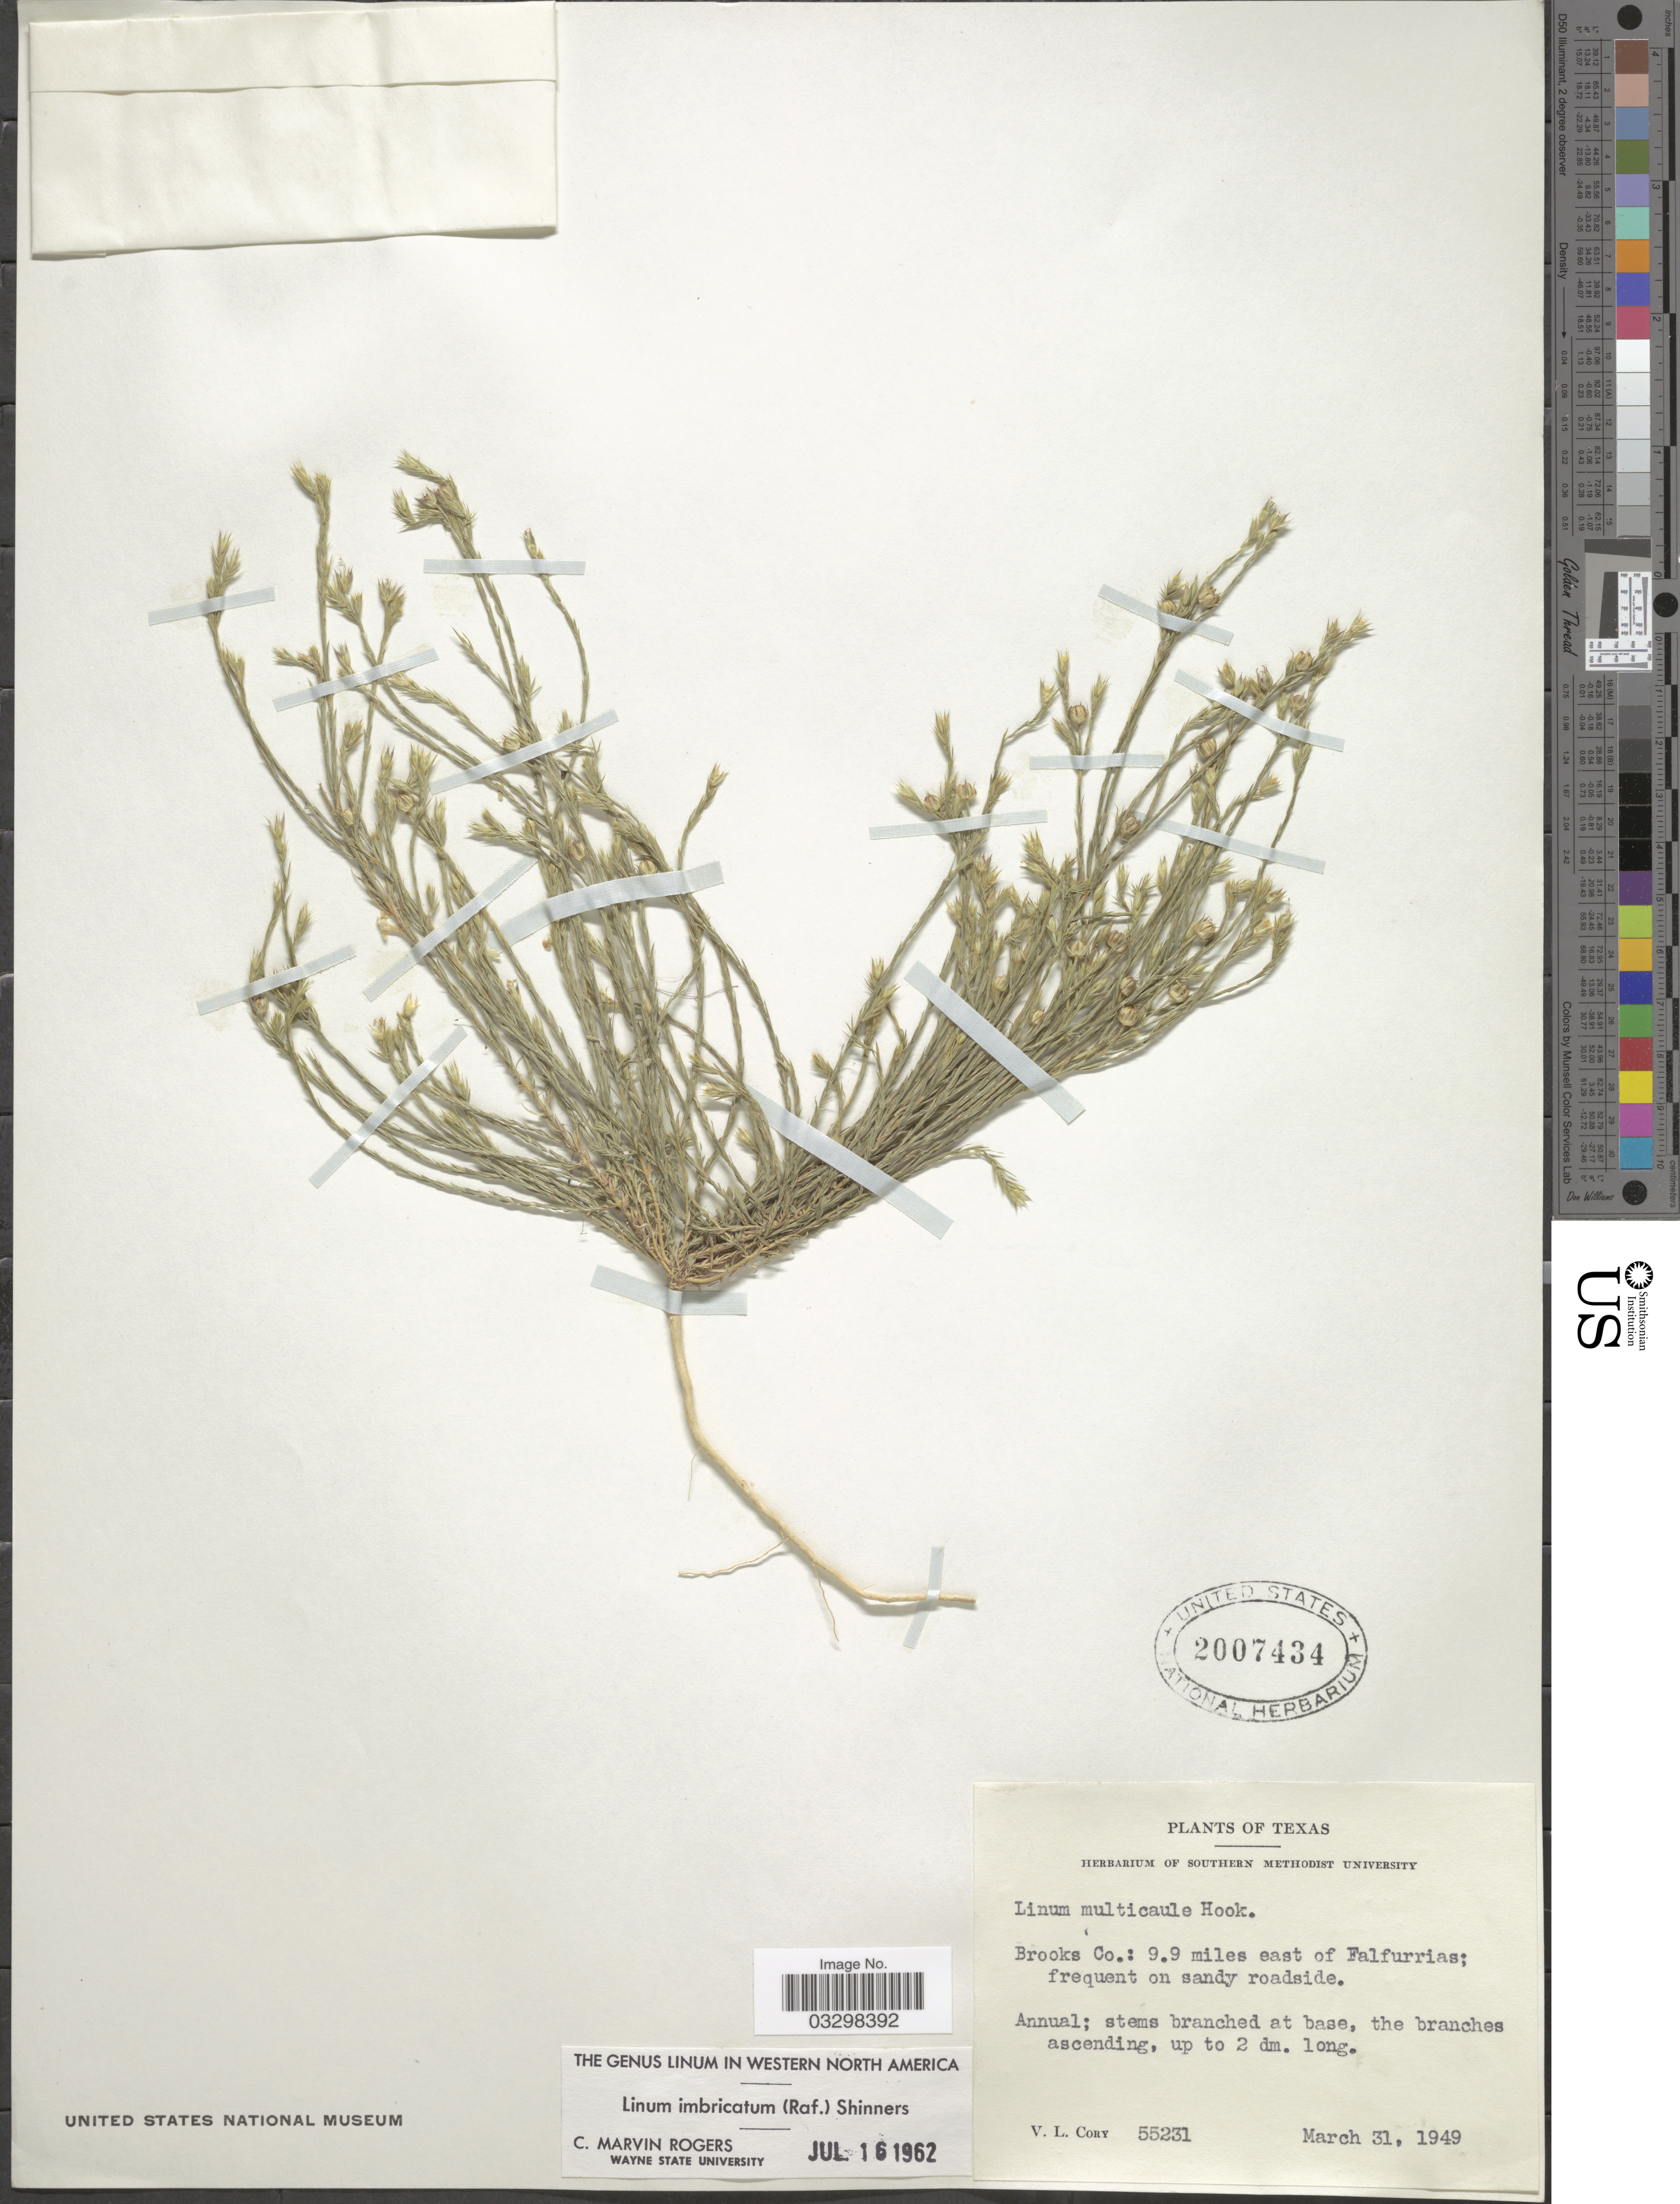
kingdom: Plantae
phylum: Tracheophyta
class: Magnoliopsida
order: Malpighiales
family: Linaceae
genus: Linum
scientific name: Linum imbricatum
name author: (Raf.) Shinners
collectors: V. Cory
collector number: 55231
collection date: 1949-03-31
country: United States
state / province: Texas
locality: Brooks Co.: 9.9 miles east of Falfurrias.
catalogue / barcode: US 2007434